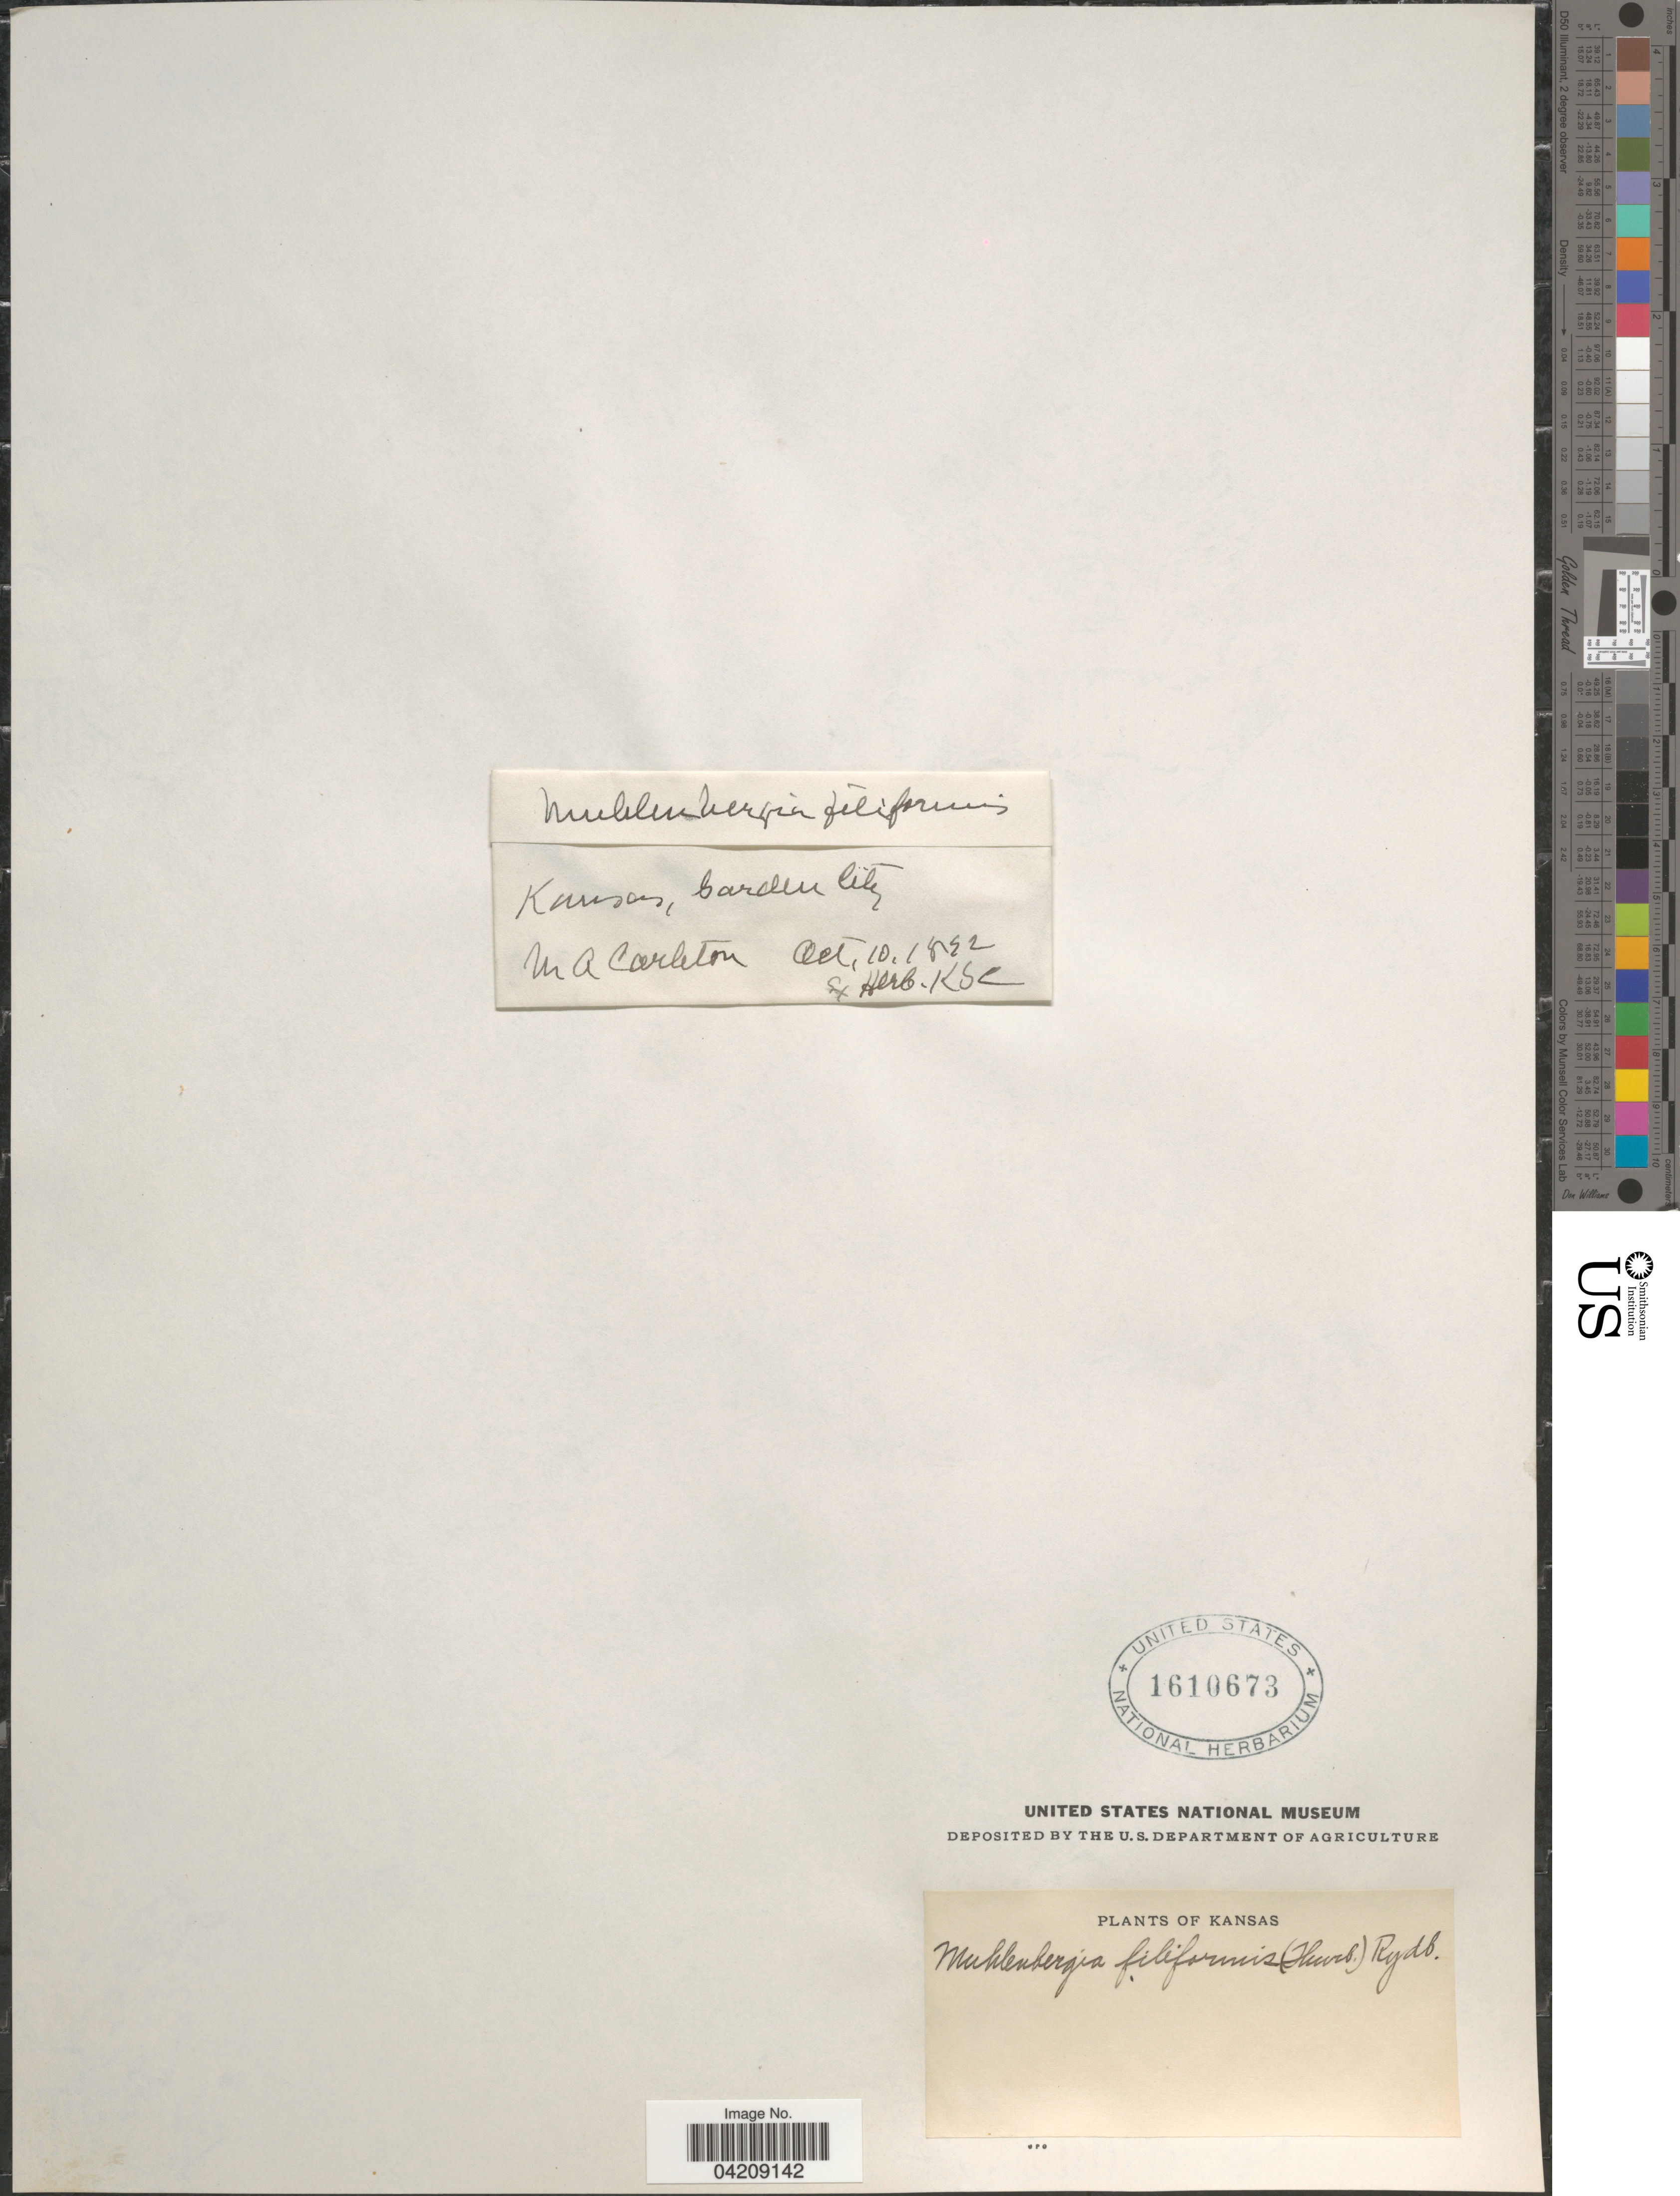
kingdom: Plantae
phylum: Tracheophyta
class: Liliopsida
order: Poales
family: Poaceae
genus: Muhlenbergia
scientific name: Muhlenbergia filiformis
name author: (Thurb. ex S. Watson) Rydb.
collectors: M. A. Carleton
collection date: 1892-10-10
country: United States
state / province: Kansas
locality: Garden City.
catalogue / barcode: US 1610673